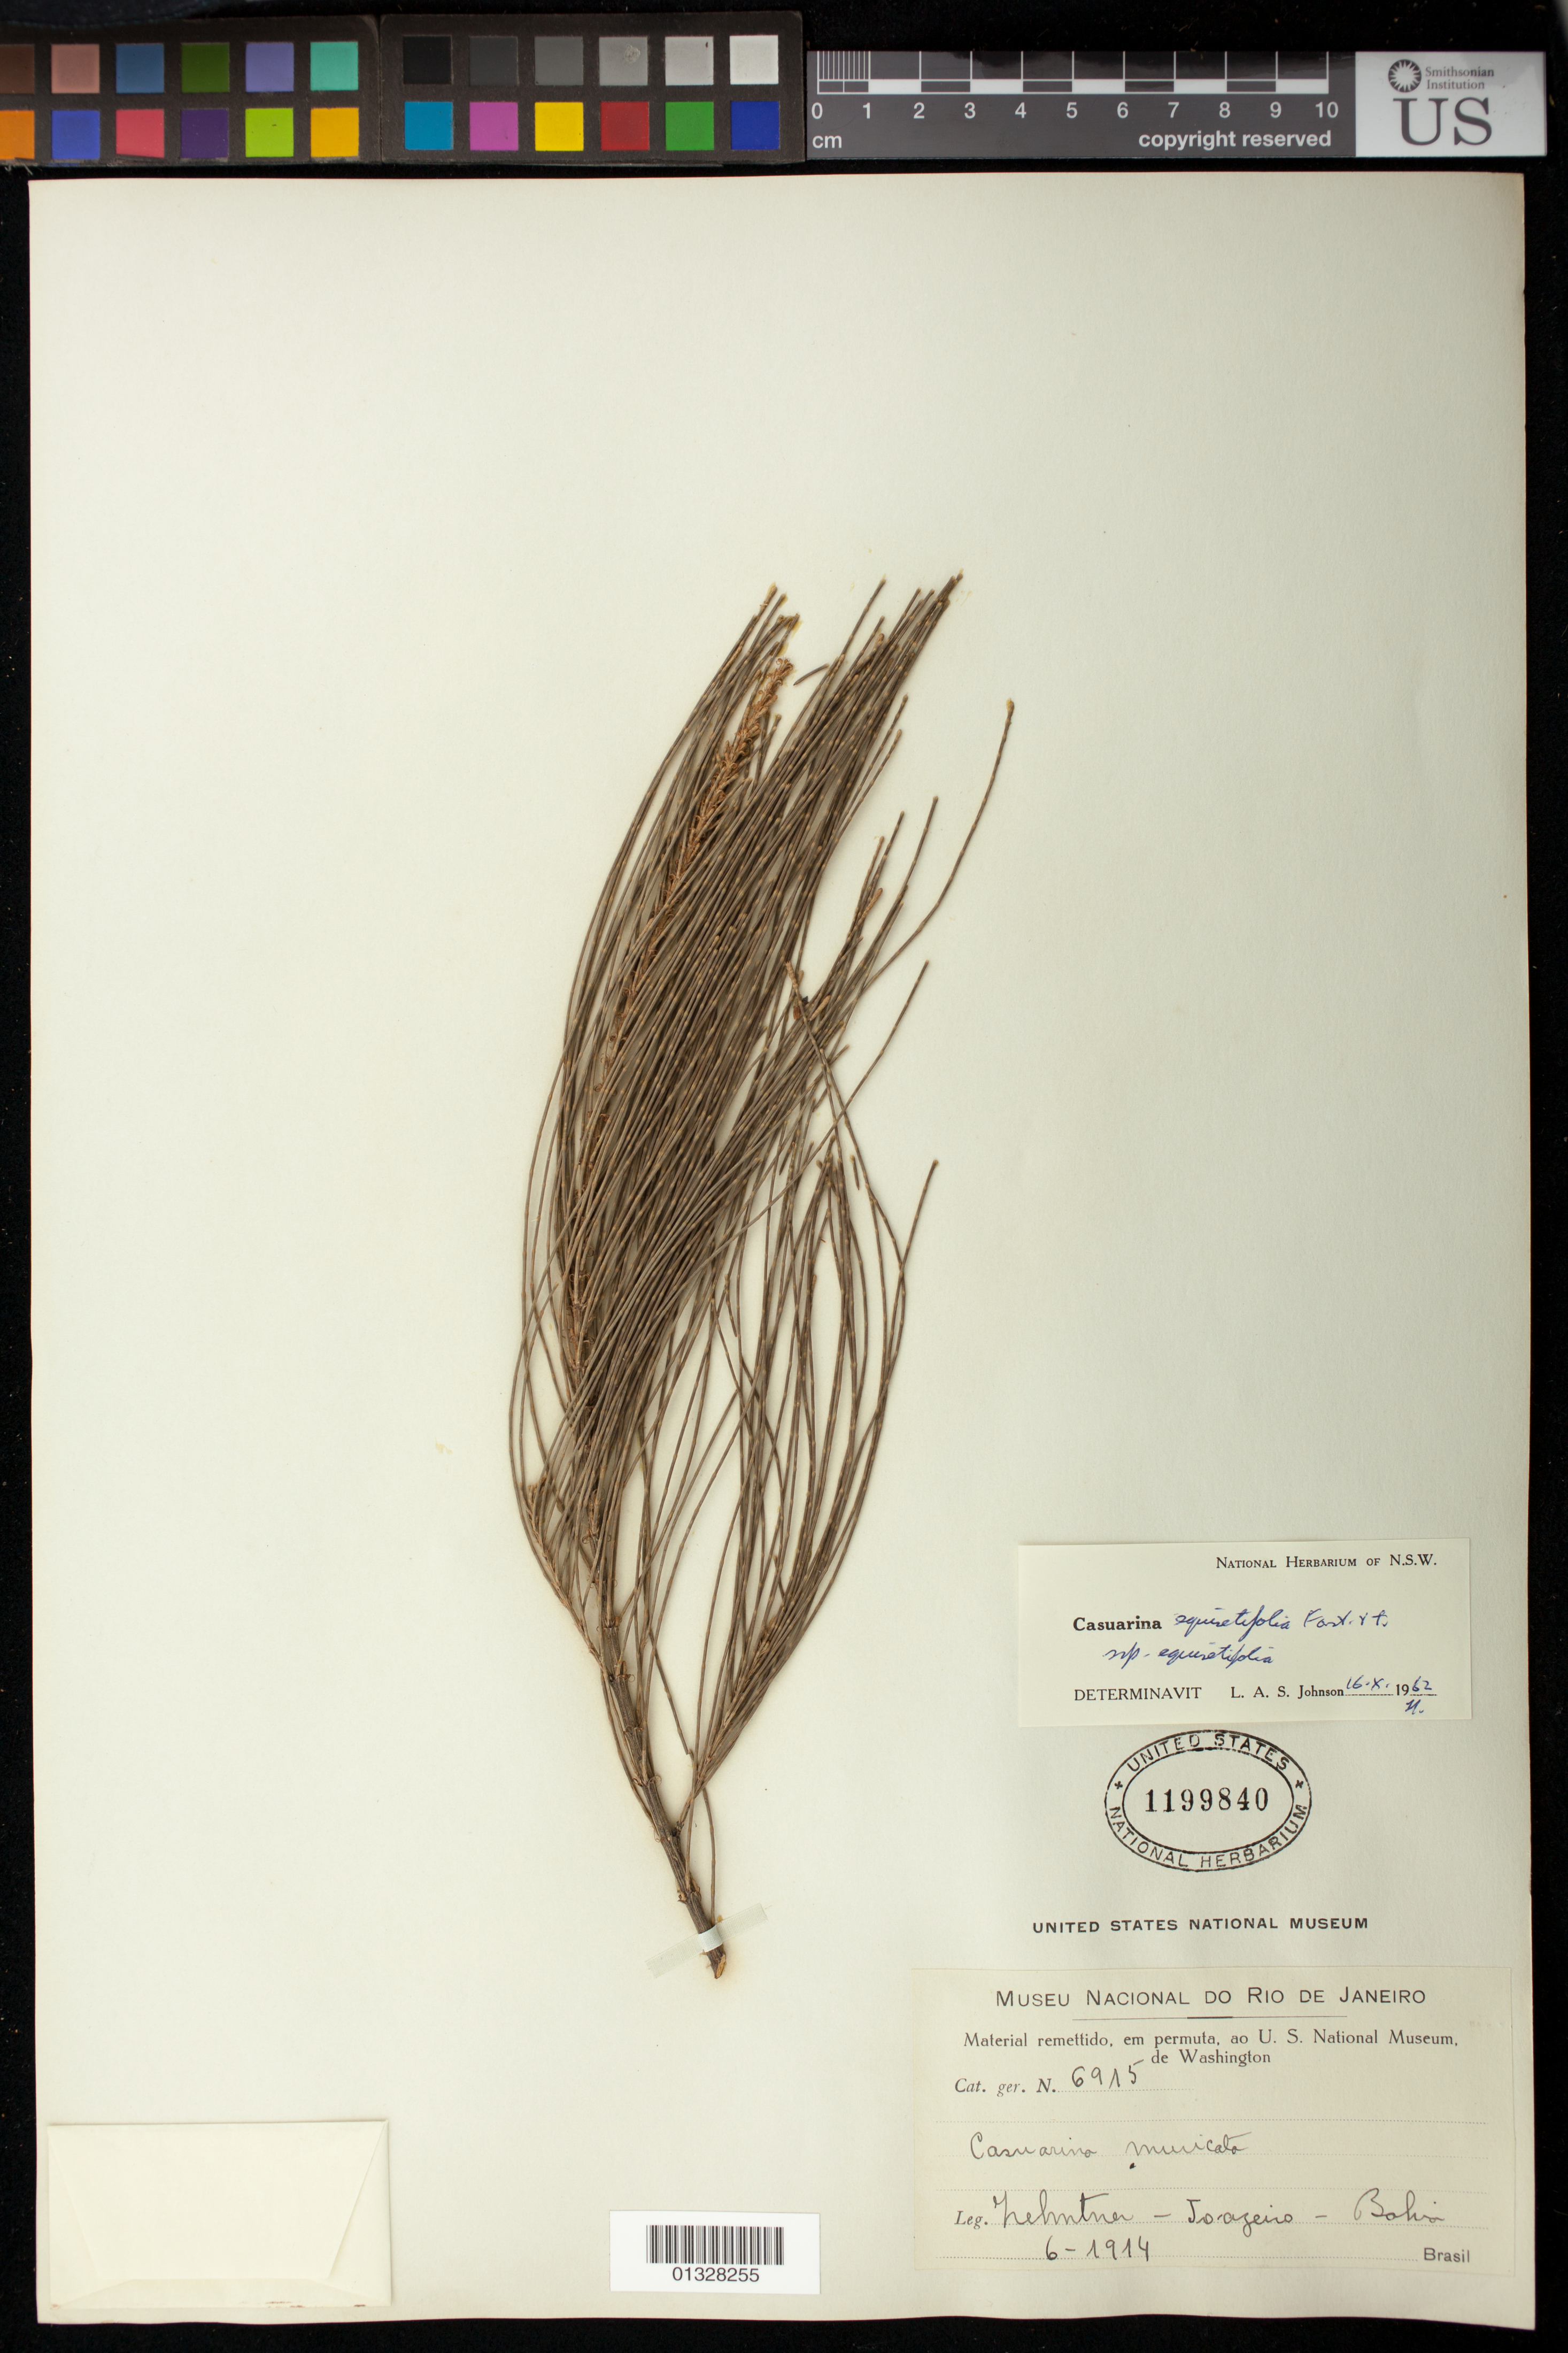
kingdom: Plantae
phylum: Tracheophyta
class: Magnoliopsida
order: Fagales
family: Casuarinaceae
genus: Casuarina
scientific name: Casuarina equisetifolia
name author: L.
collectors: L. Zehntner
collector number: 6915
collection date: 1914-06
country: Brazil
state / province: Bahia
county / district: Juazeiro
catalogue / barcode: US 1199840